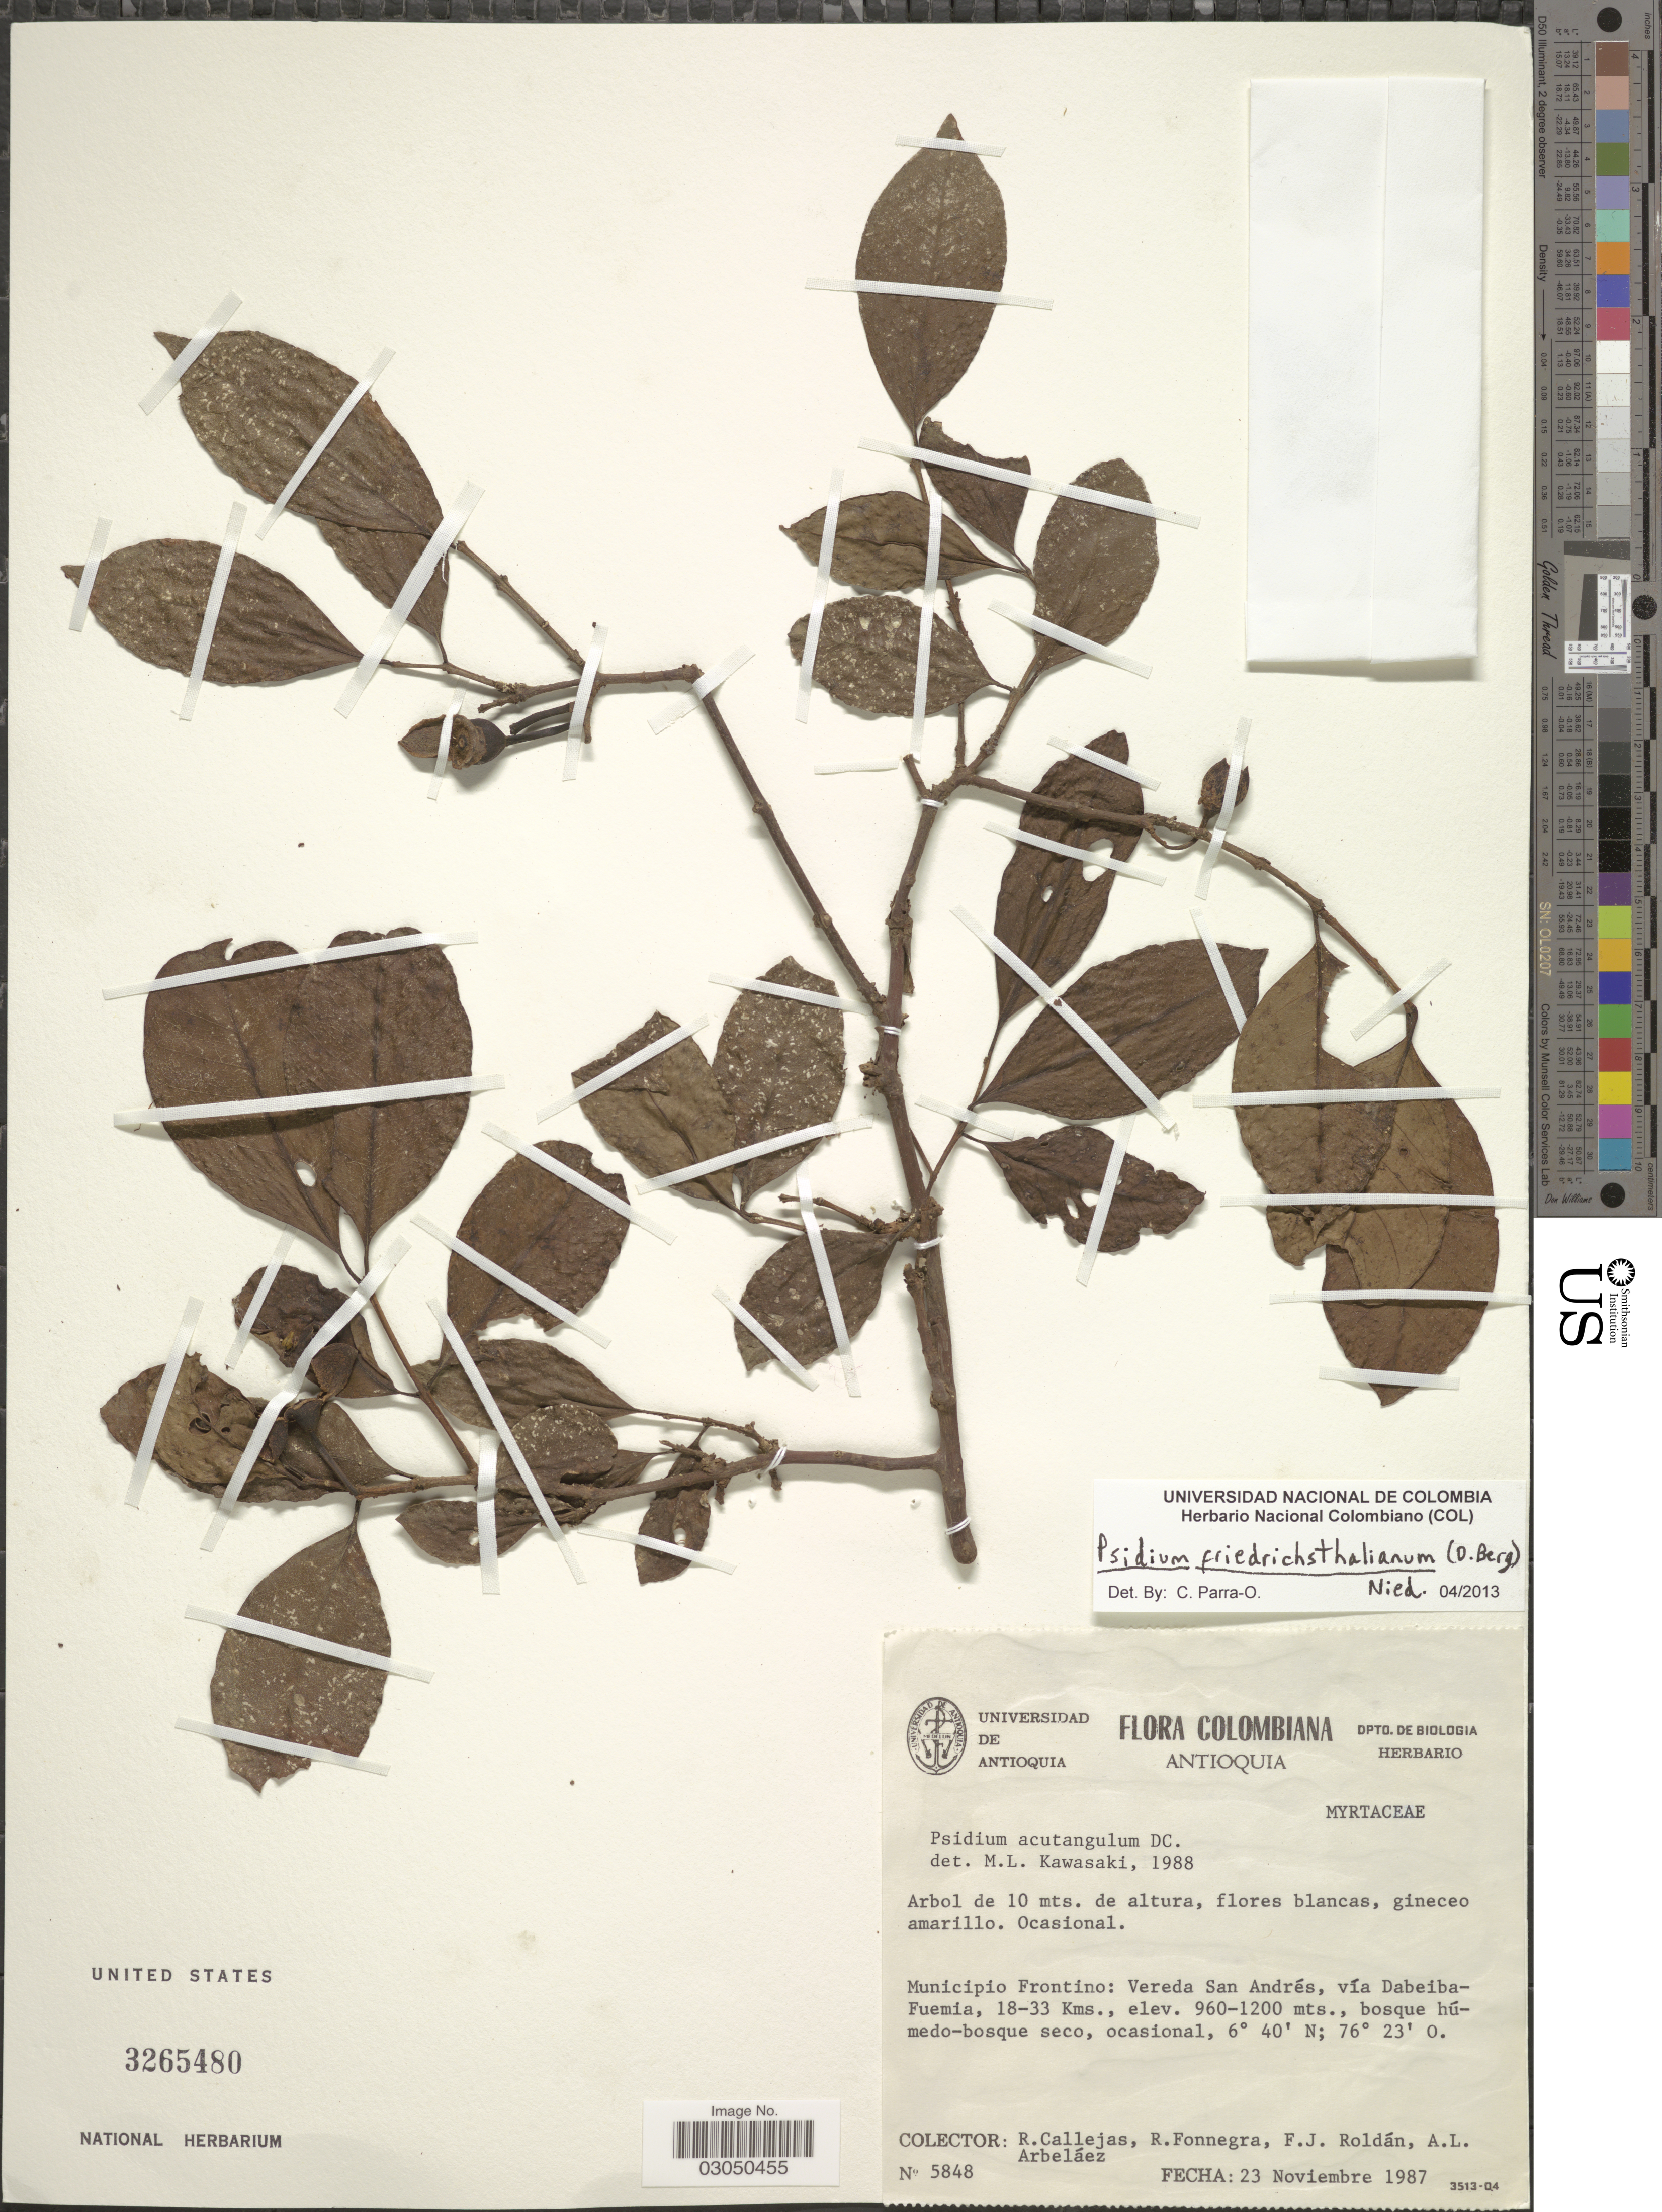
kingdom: Plantae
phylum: Tracheophyta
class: Magnoliopsida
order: Myrtales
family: Myrtaceae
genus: Psidium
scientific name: Psidium friedrichsthalianum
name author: (O. Berg) Nied.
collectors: R. Callejas, R. Fonnegra, F. J. Roldán & A. Arbeláez Alvarez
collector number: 5848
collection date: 1987-11-23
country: Colombia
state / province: Antioquia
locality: Municipio Frontino: Vereda San Andrés, vía Dabeida-Fuemia, 18-33 Kms.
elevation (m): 960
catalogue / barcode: US 3265480